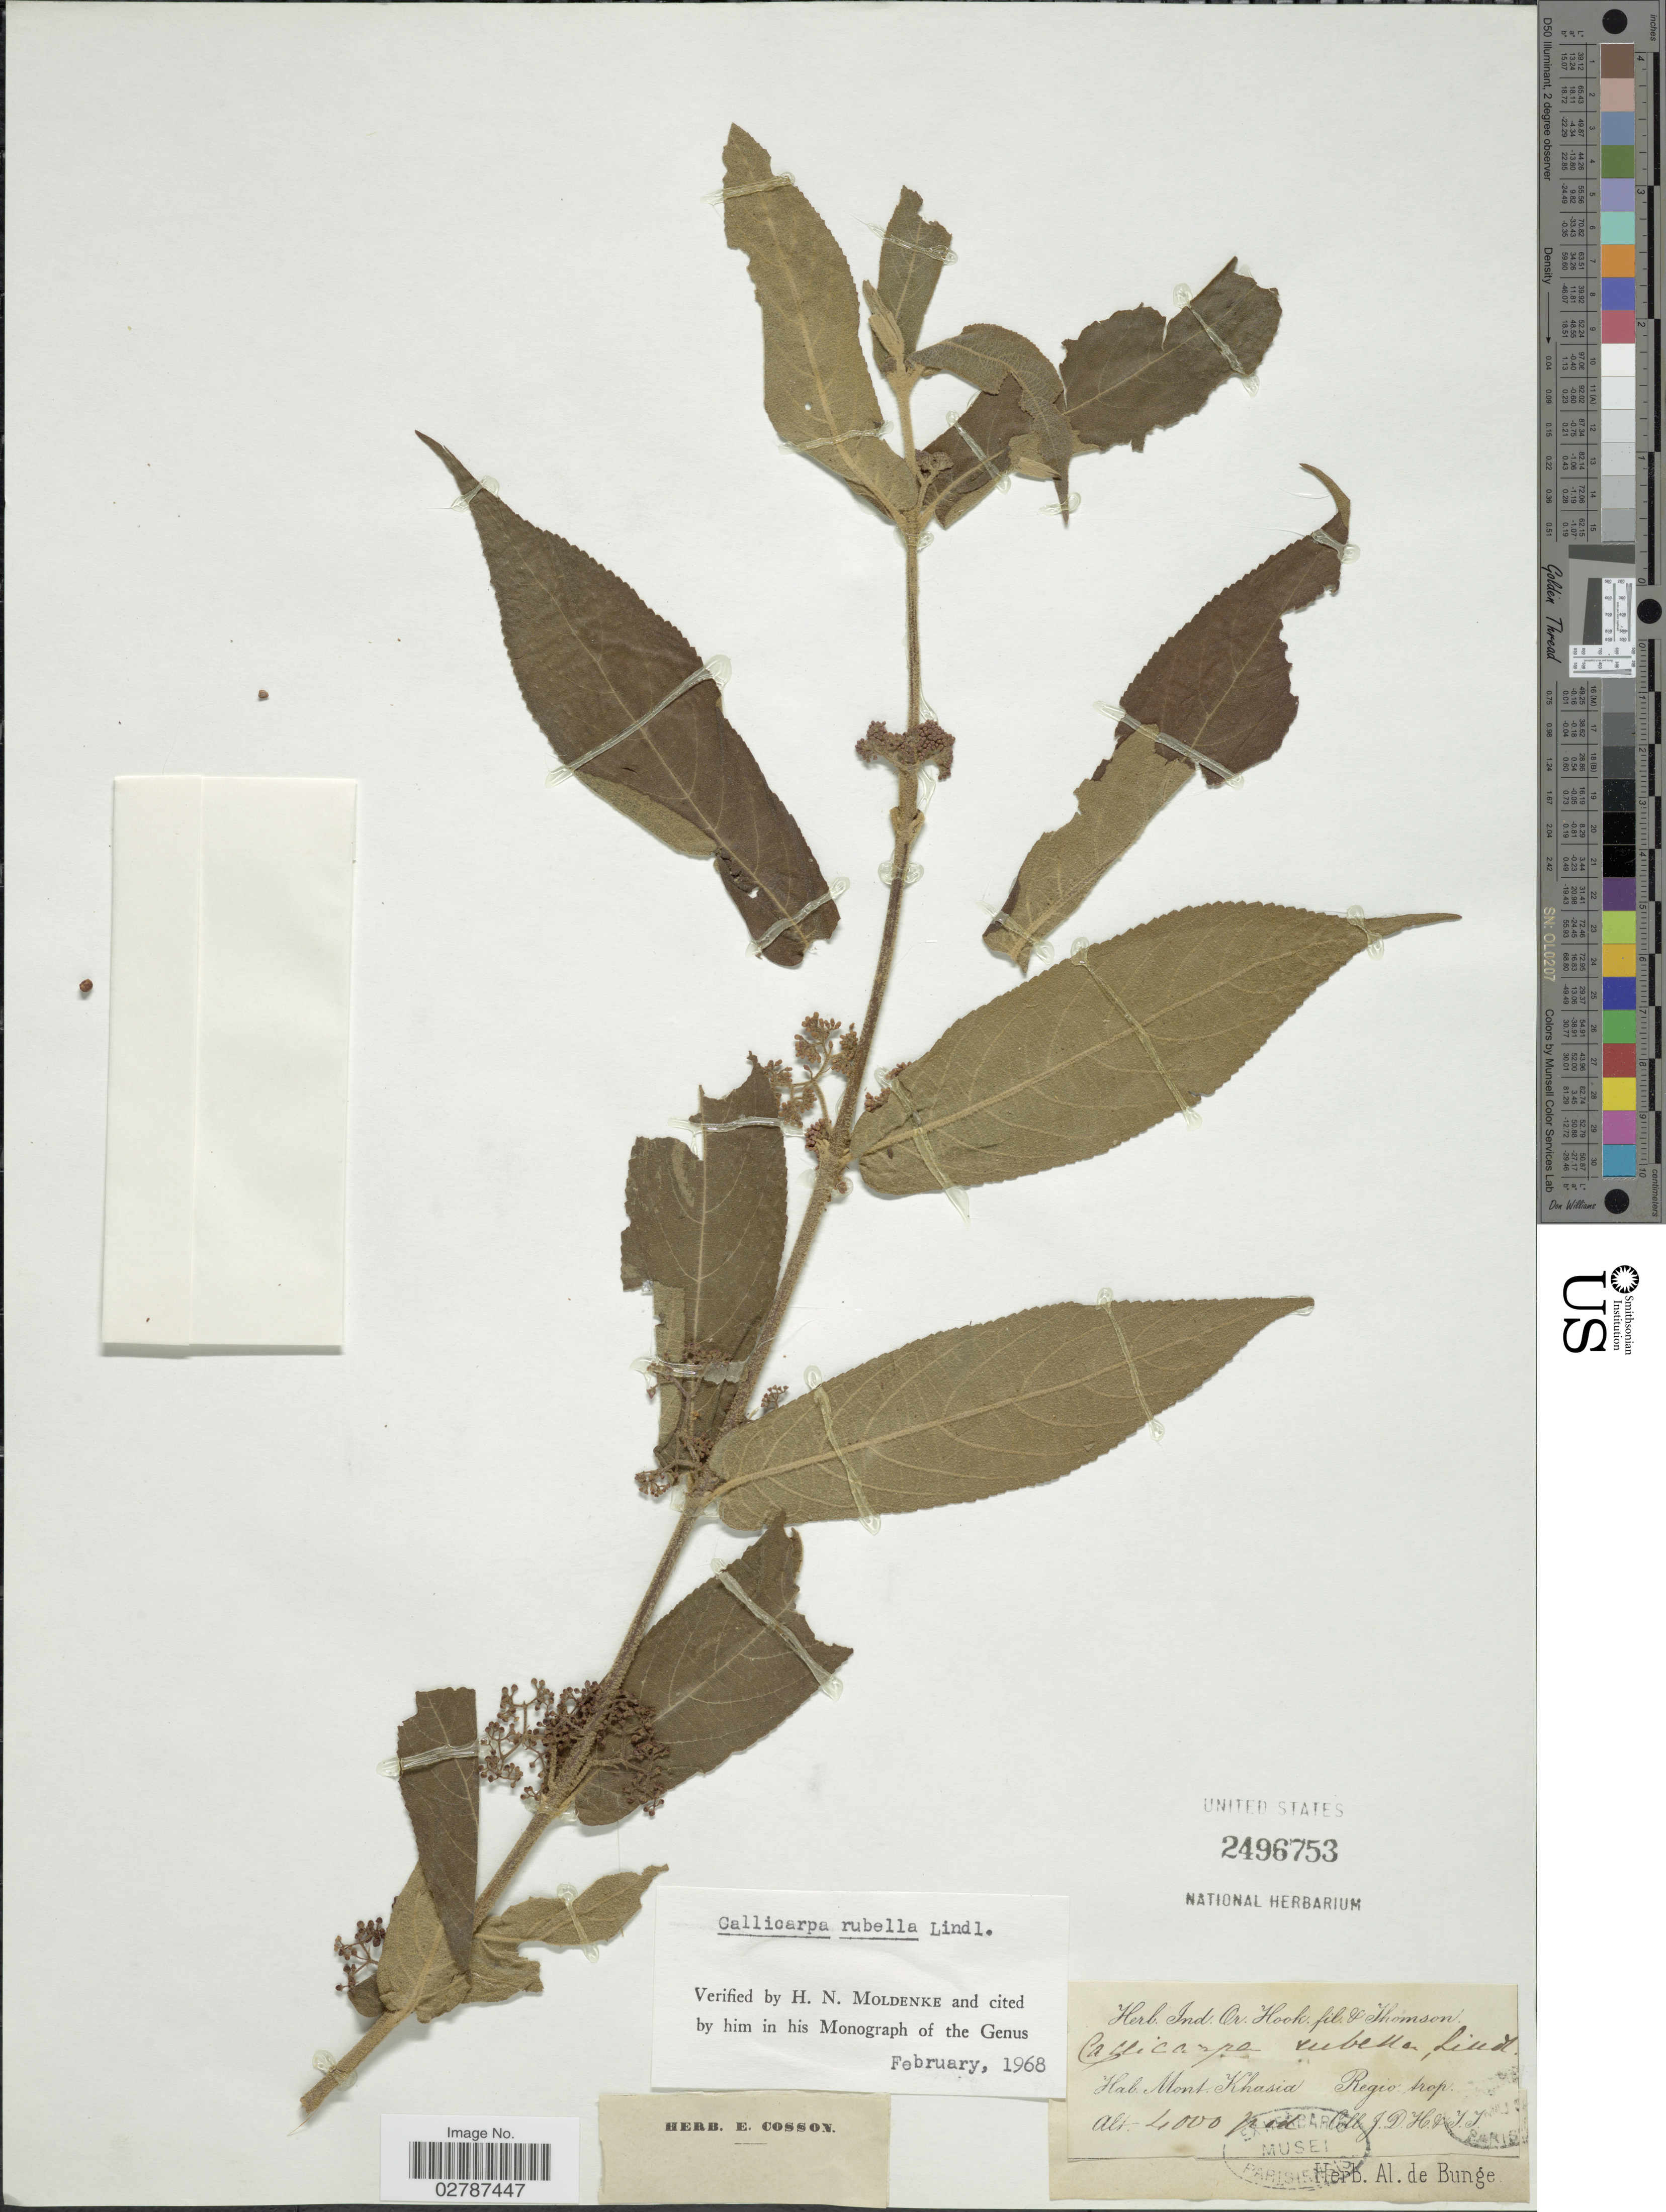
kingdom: Plantae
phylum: Tracheophyta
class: Magnoliopsida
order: Lamiales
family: Lamiaceae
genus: Callicarpa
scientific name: Callicarpa rubella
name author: Lindl.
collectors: J. D. Hooker & T. Thomson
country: India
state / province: Meghalaya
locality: Mont Khasia. Regio trop.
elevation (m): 1219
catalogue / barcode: US 2496753